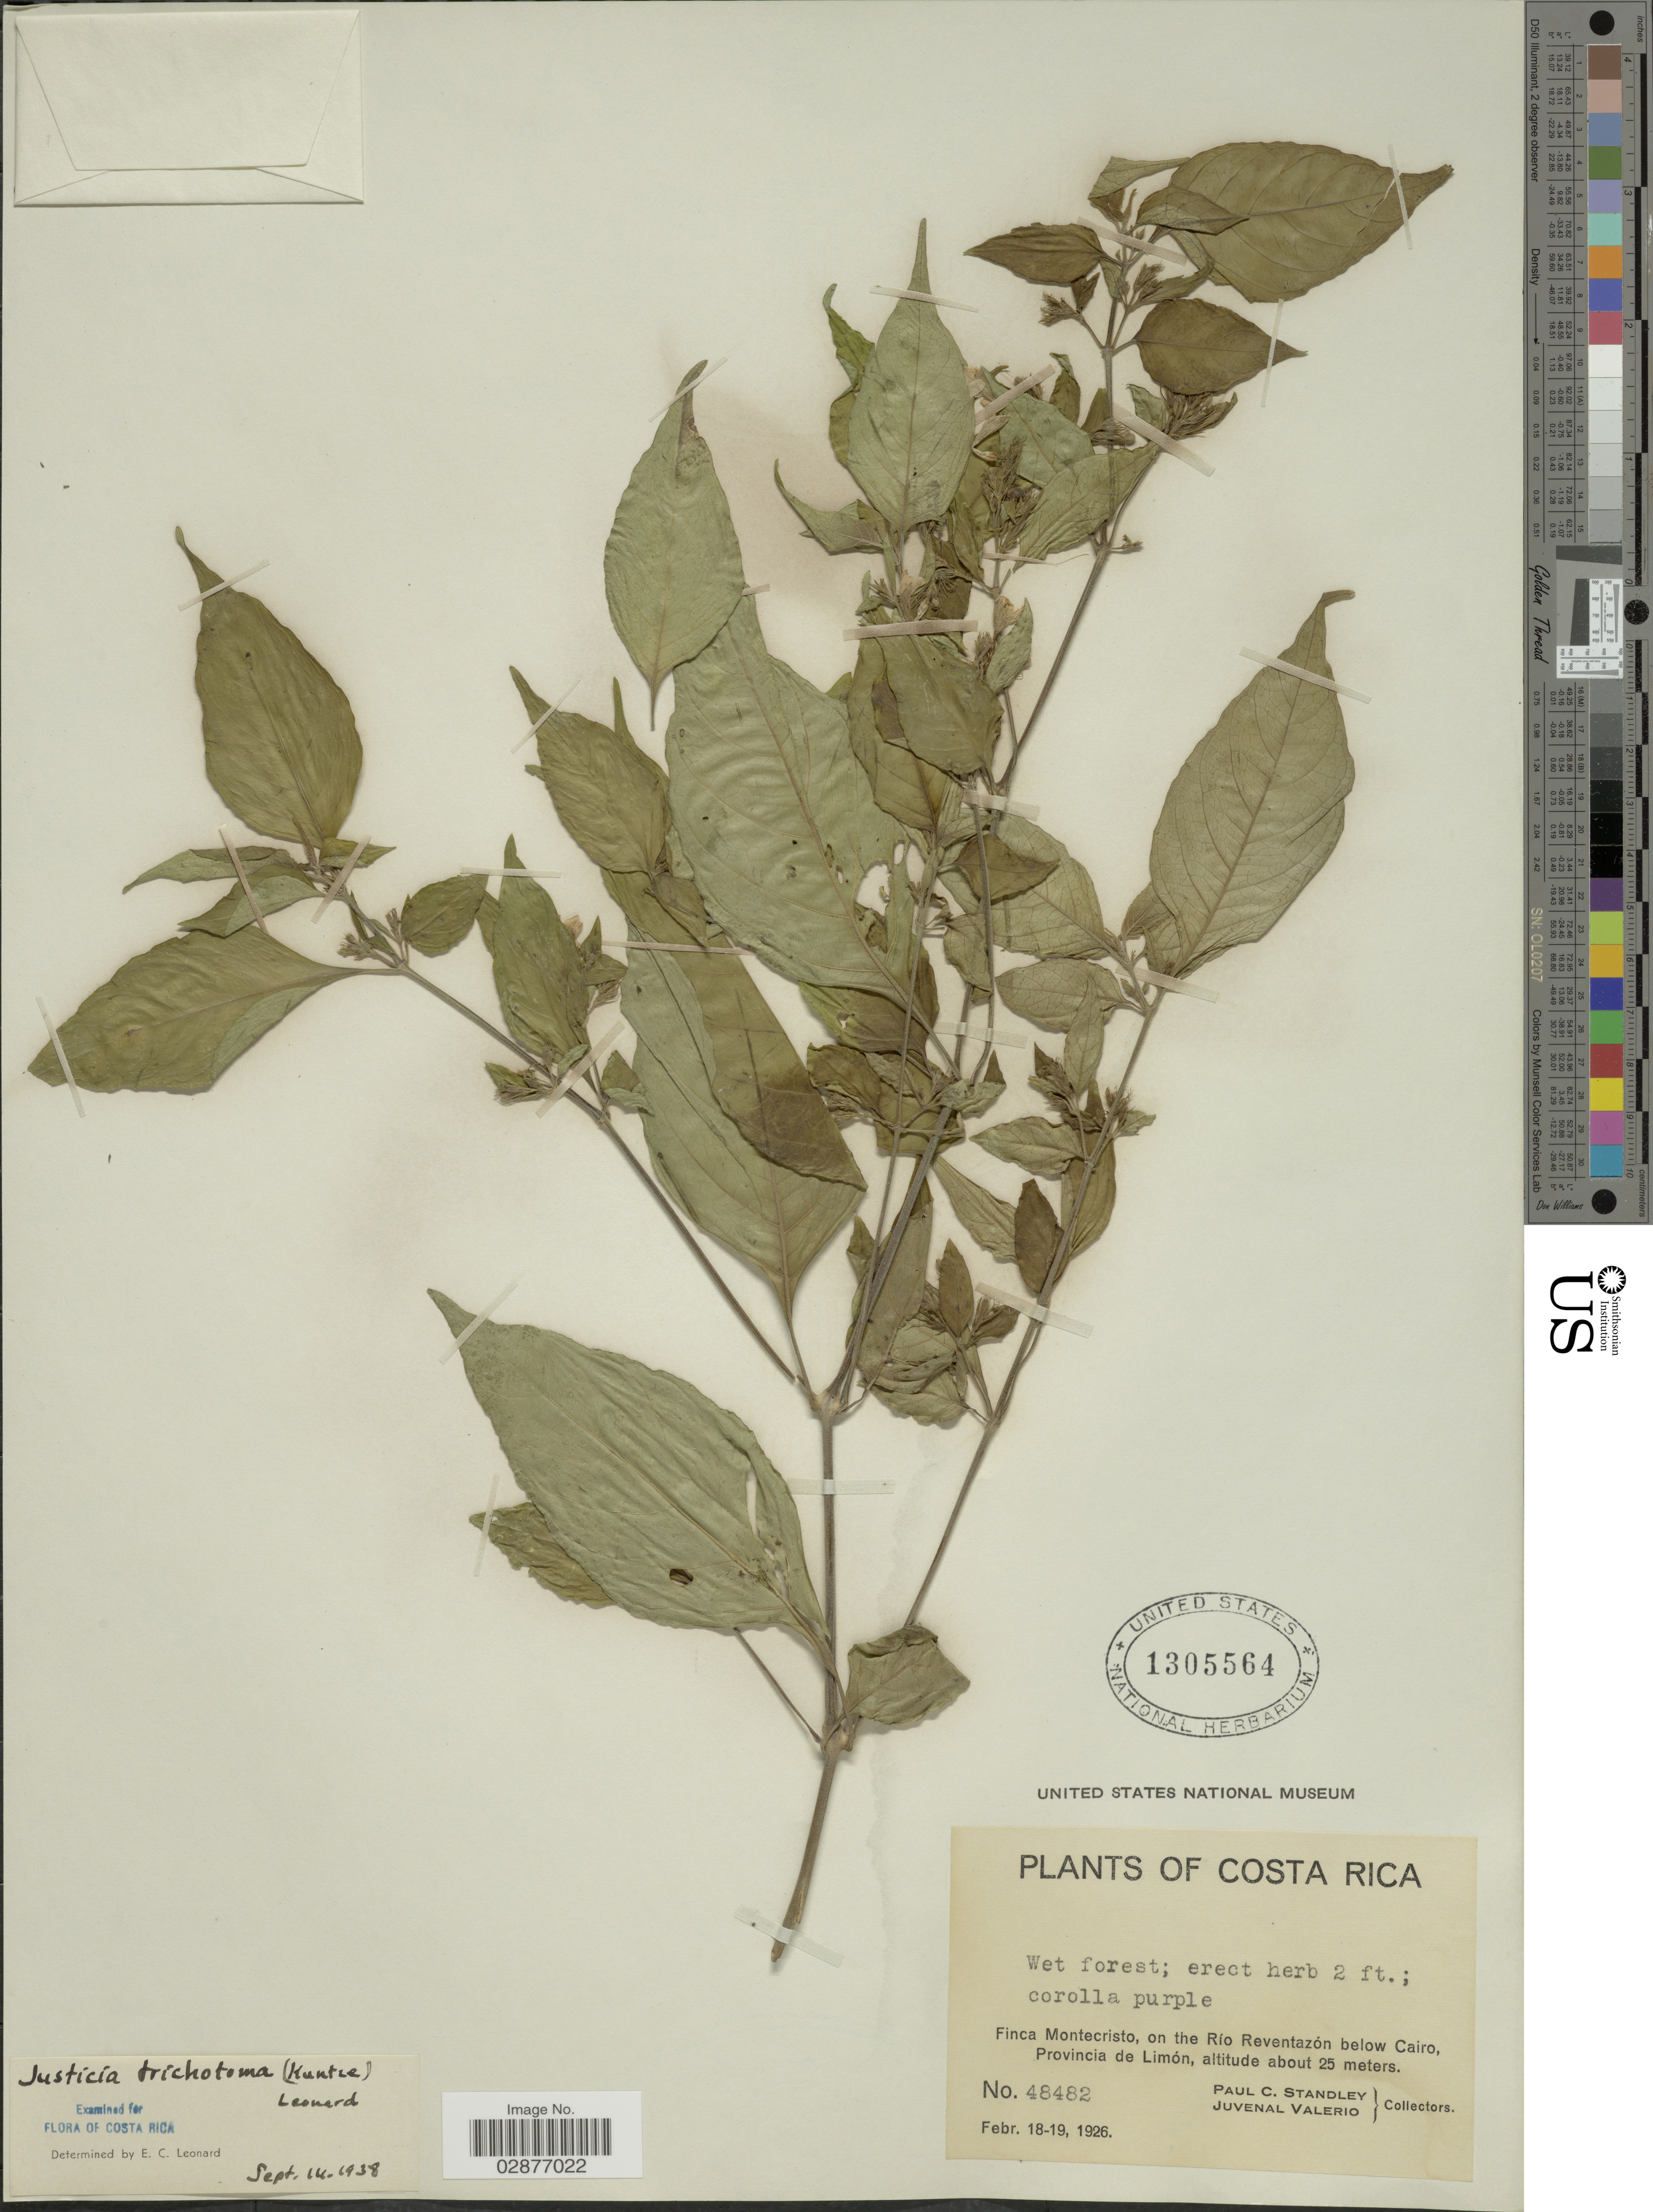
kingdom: Plantae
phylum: Tracheophyta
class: Magnoliopsida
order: Lamiales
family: Acanthaceae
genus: Justicia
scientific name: Justicia trichotoma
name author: (Kuntze) Leonard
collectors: P. C. Standley & J. Valerio R.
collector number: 48482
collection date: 1926-02-18/1926-02-19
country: Costa Rica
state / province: Limón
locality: Finca Montecristo, on the Río Reventazón below Cairo.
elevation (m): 25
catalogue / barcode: US 1305564